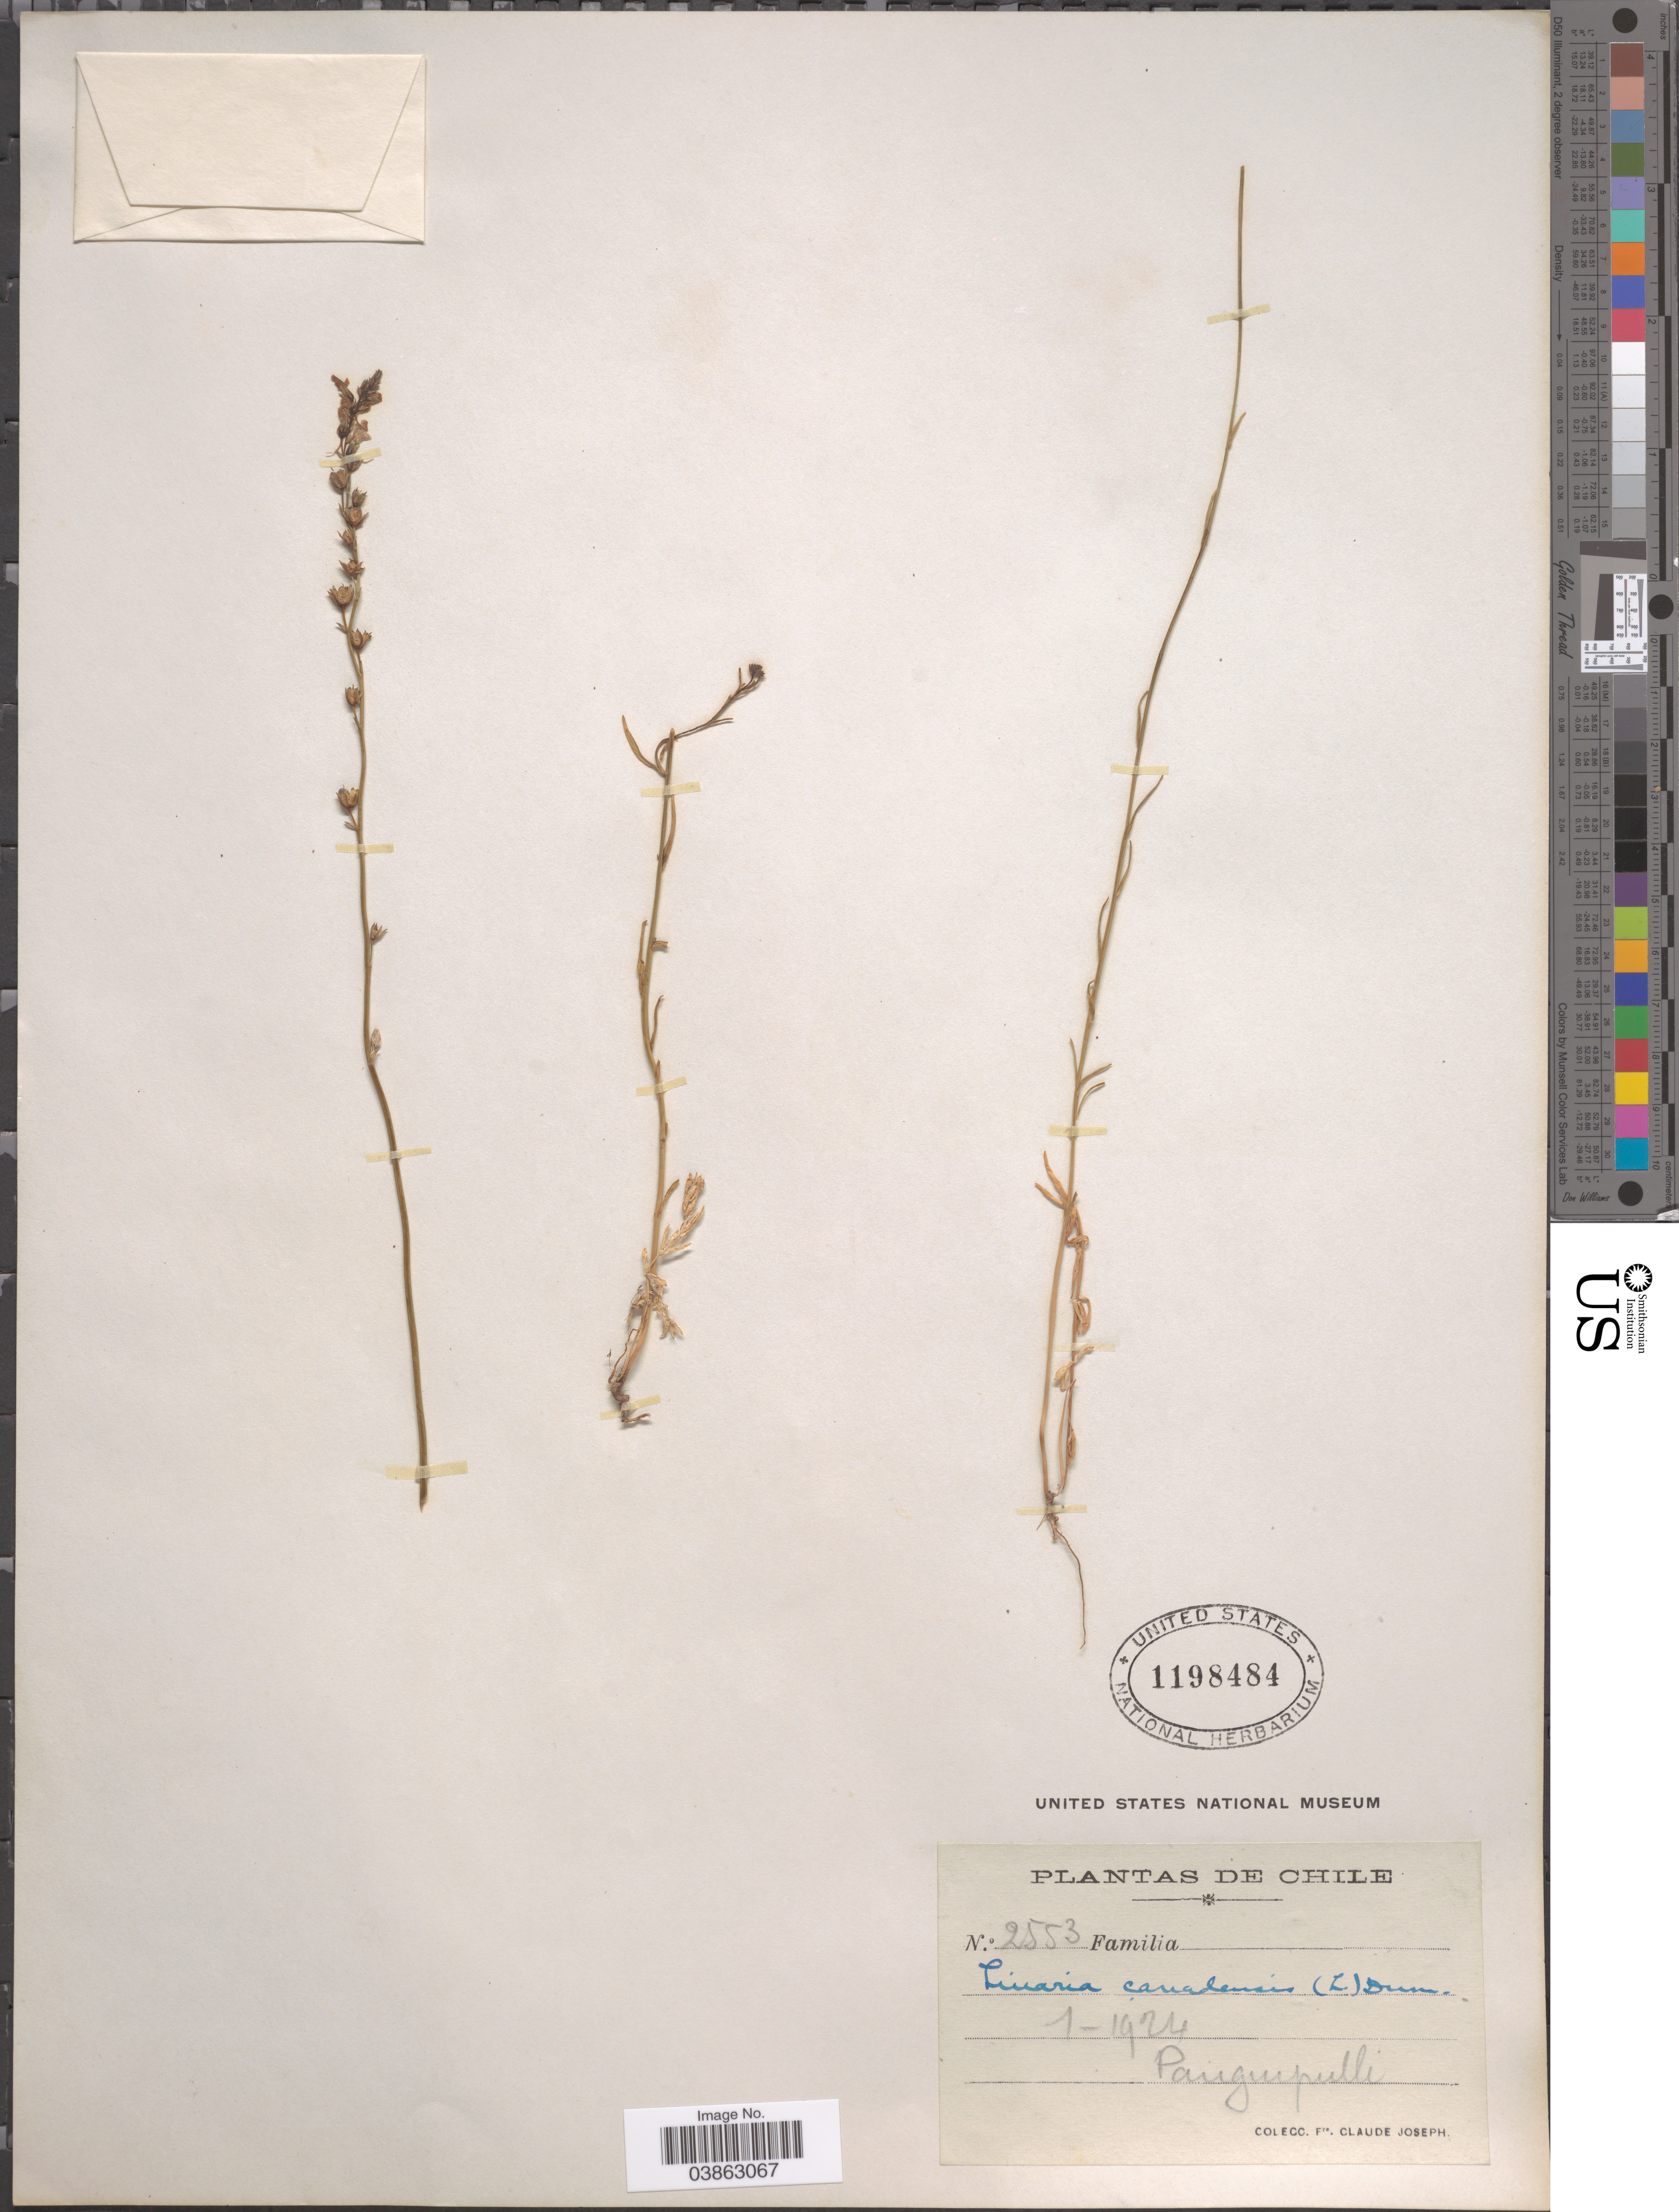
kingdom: Plantae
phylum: Tracheophyta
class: Magnoliopsida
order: Lamiales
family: Plantaginaceae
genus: Linaria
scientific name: Linaria canadensis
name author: (L.) Dum. Cours.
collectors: Bro. Claude-Joseph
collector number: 2553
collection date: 1924-01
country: Chile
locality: Panguipulli.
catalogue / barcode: US 1198484